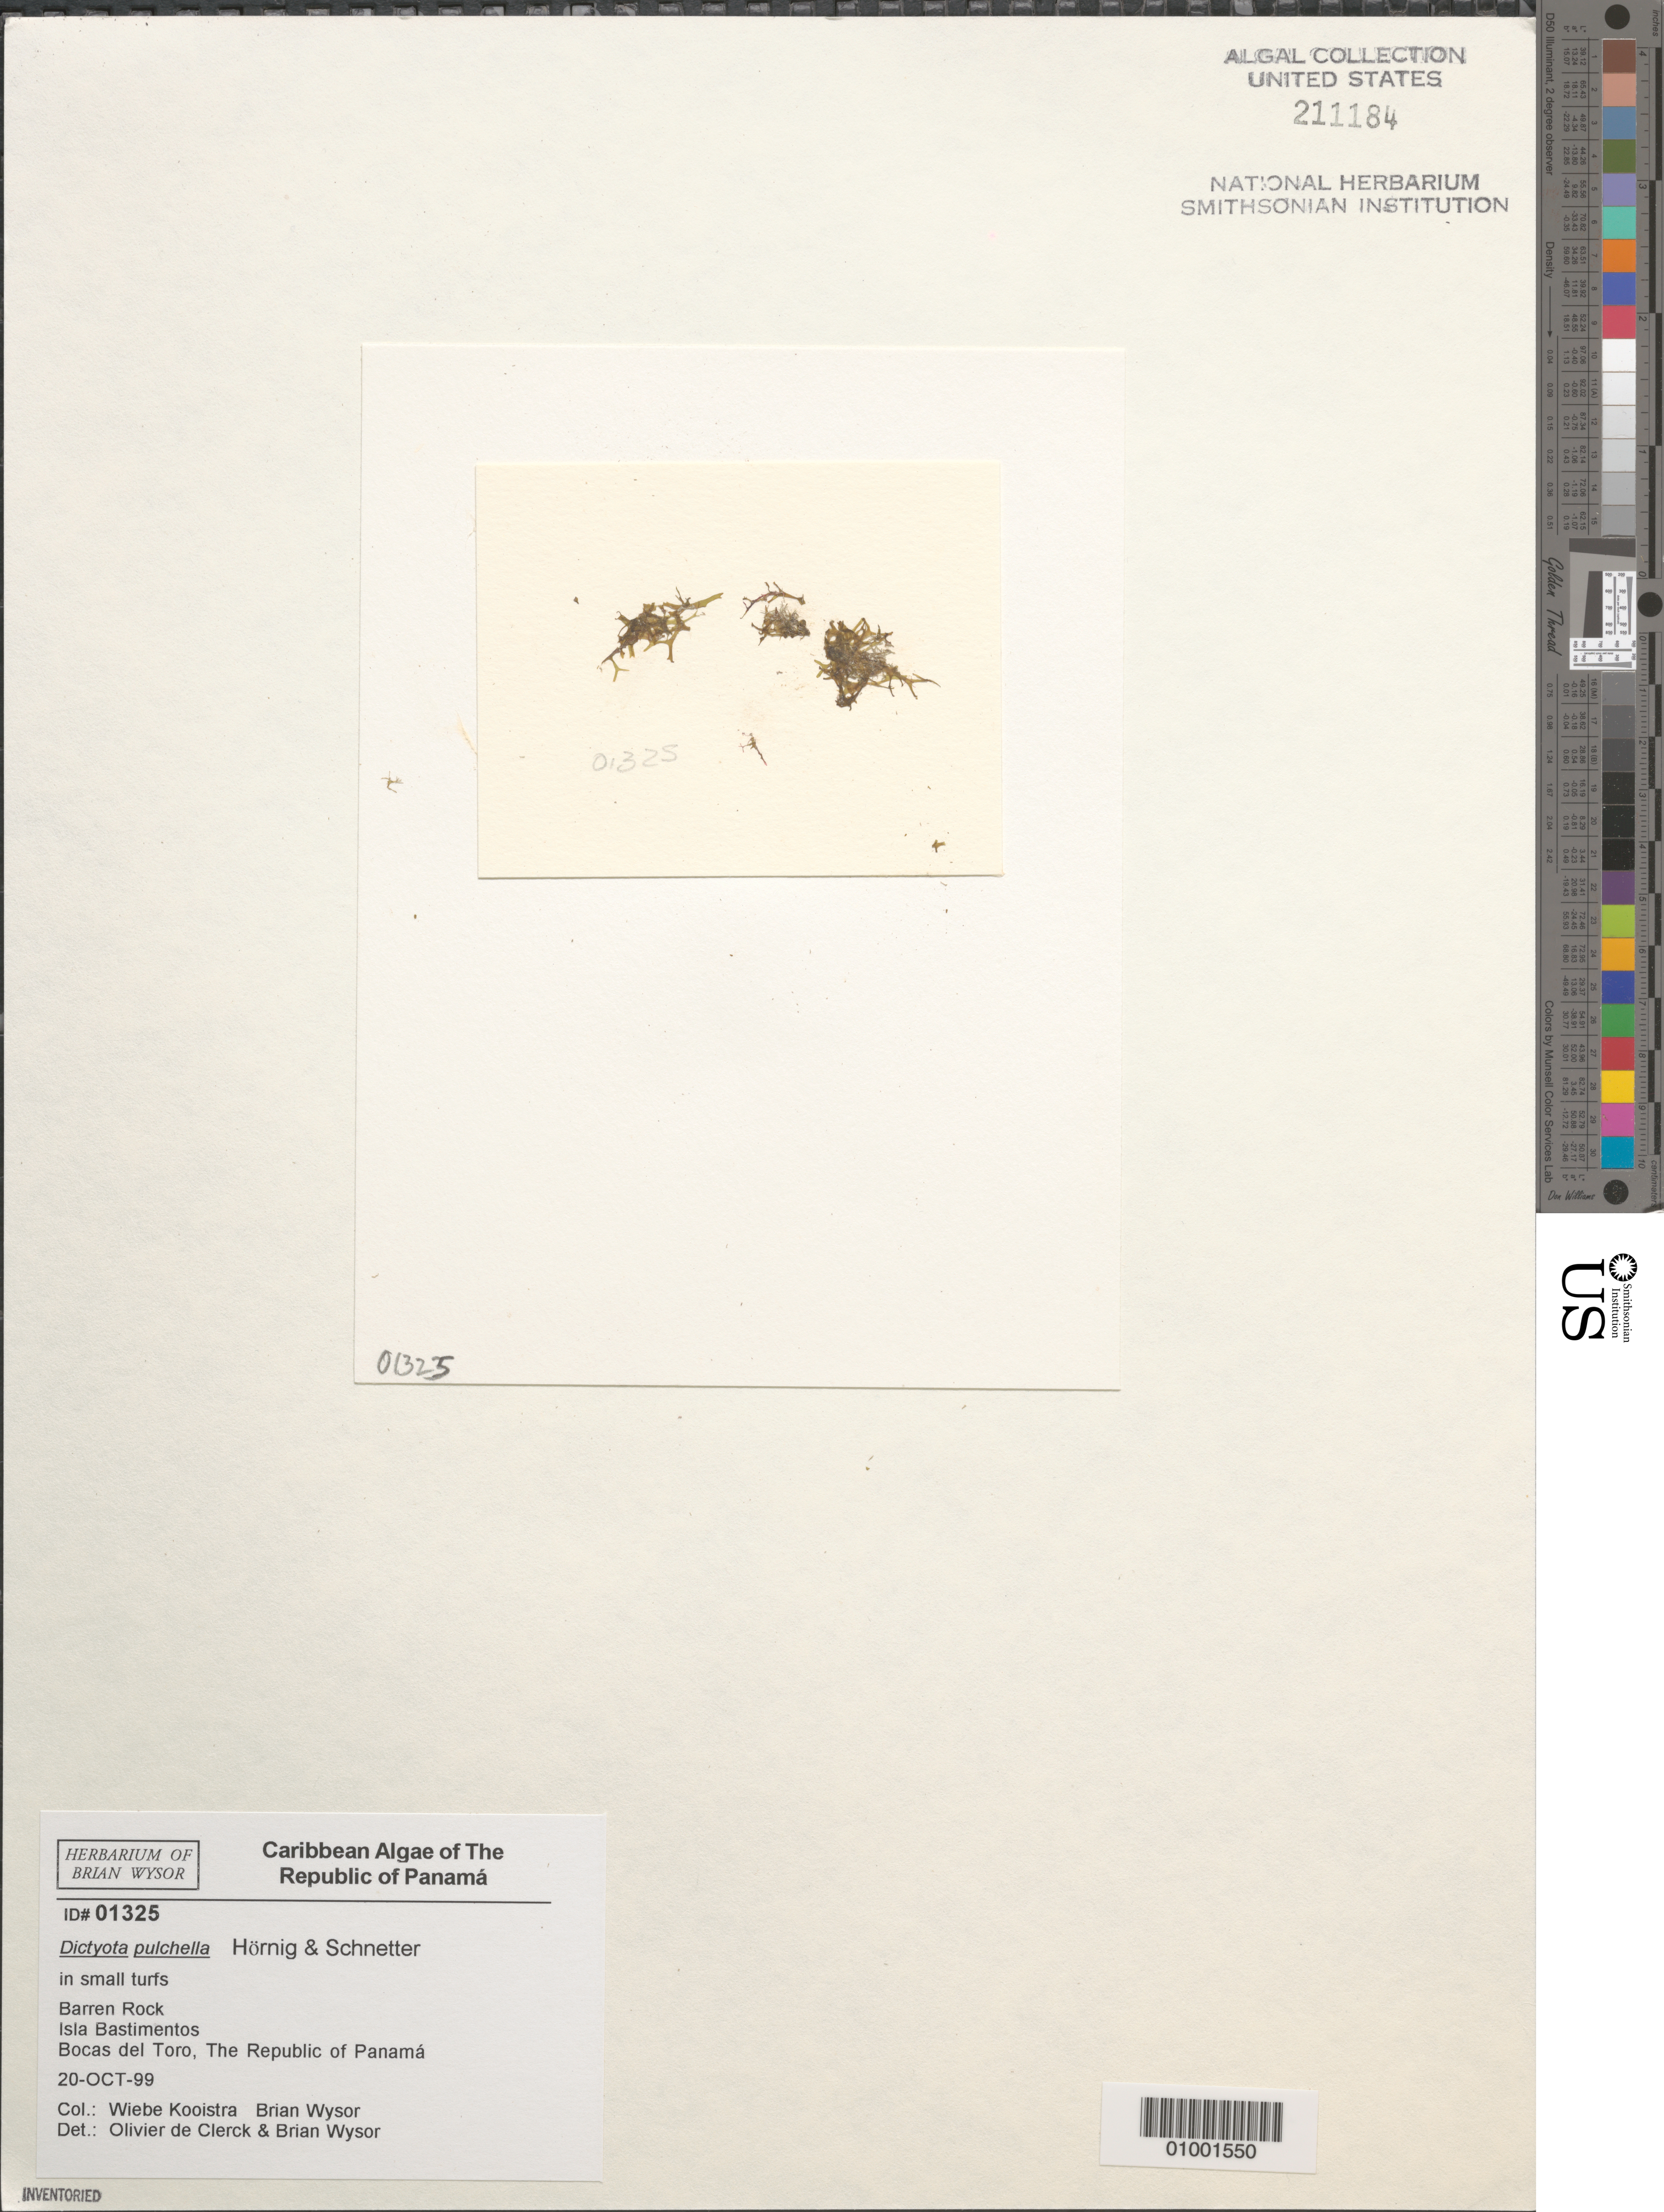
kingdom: Chromista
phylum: Ochrophyta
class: Phaeophyceae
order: Dictyotales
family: Dictyotaceae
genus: Dictyota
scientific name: Dictyota pulchella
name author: I.Hörnig & Schnetter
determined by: de Clerck, O.; Wysor, B.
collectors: B. Wysor & W. Kooistra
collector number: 01325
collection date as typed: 20 Oct 1999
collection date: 1999-10-20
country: Panama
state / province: Bocas del Toro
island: Bastimentos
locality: Barren Rock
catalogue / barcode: US 211184